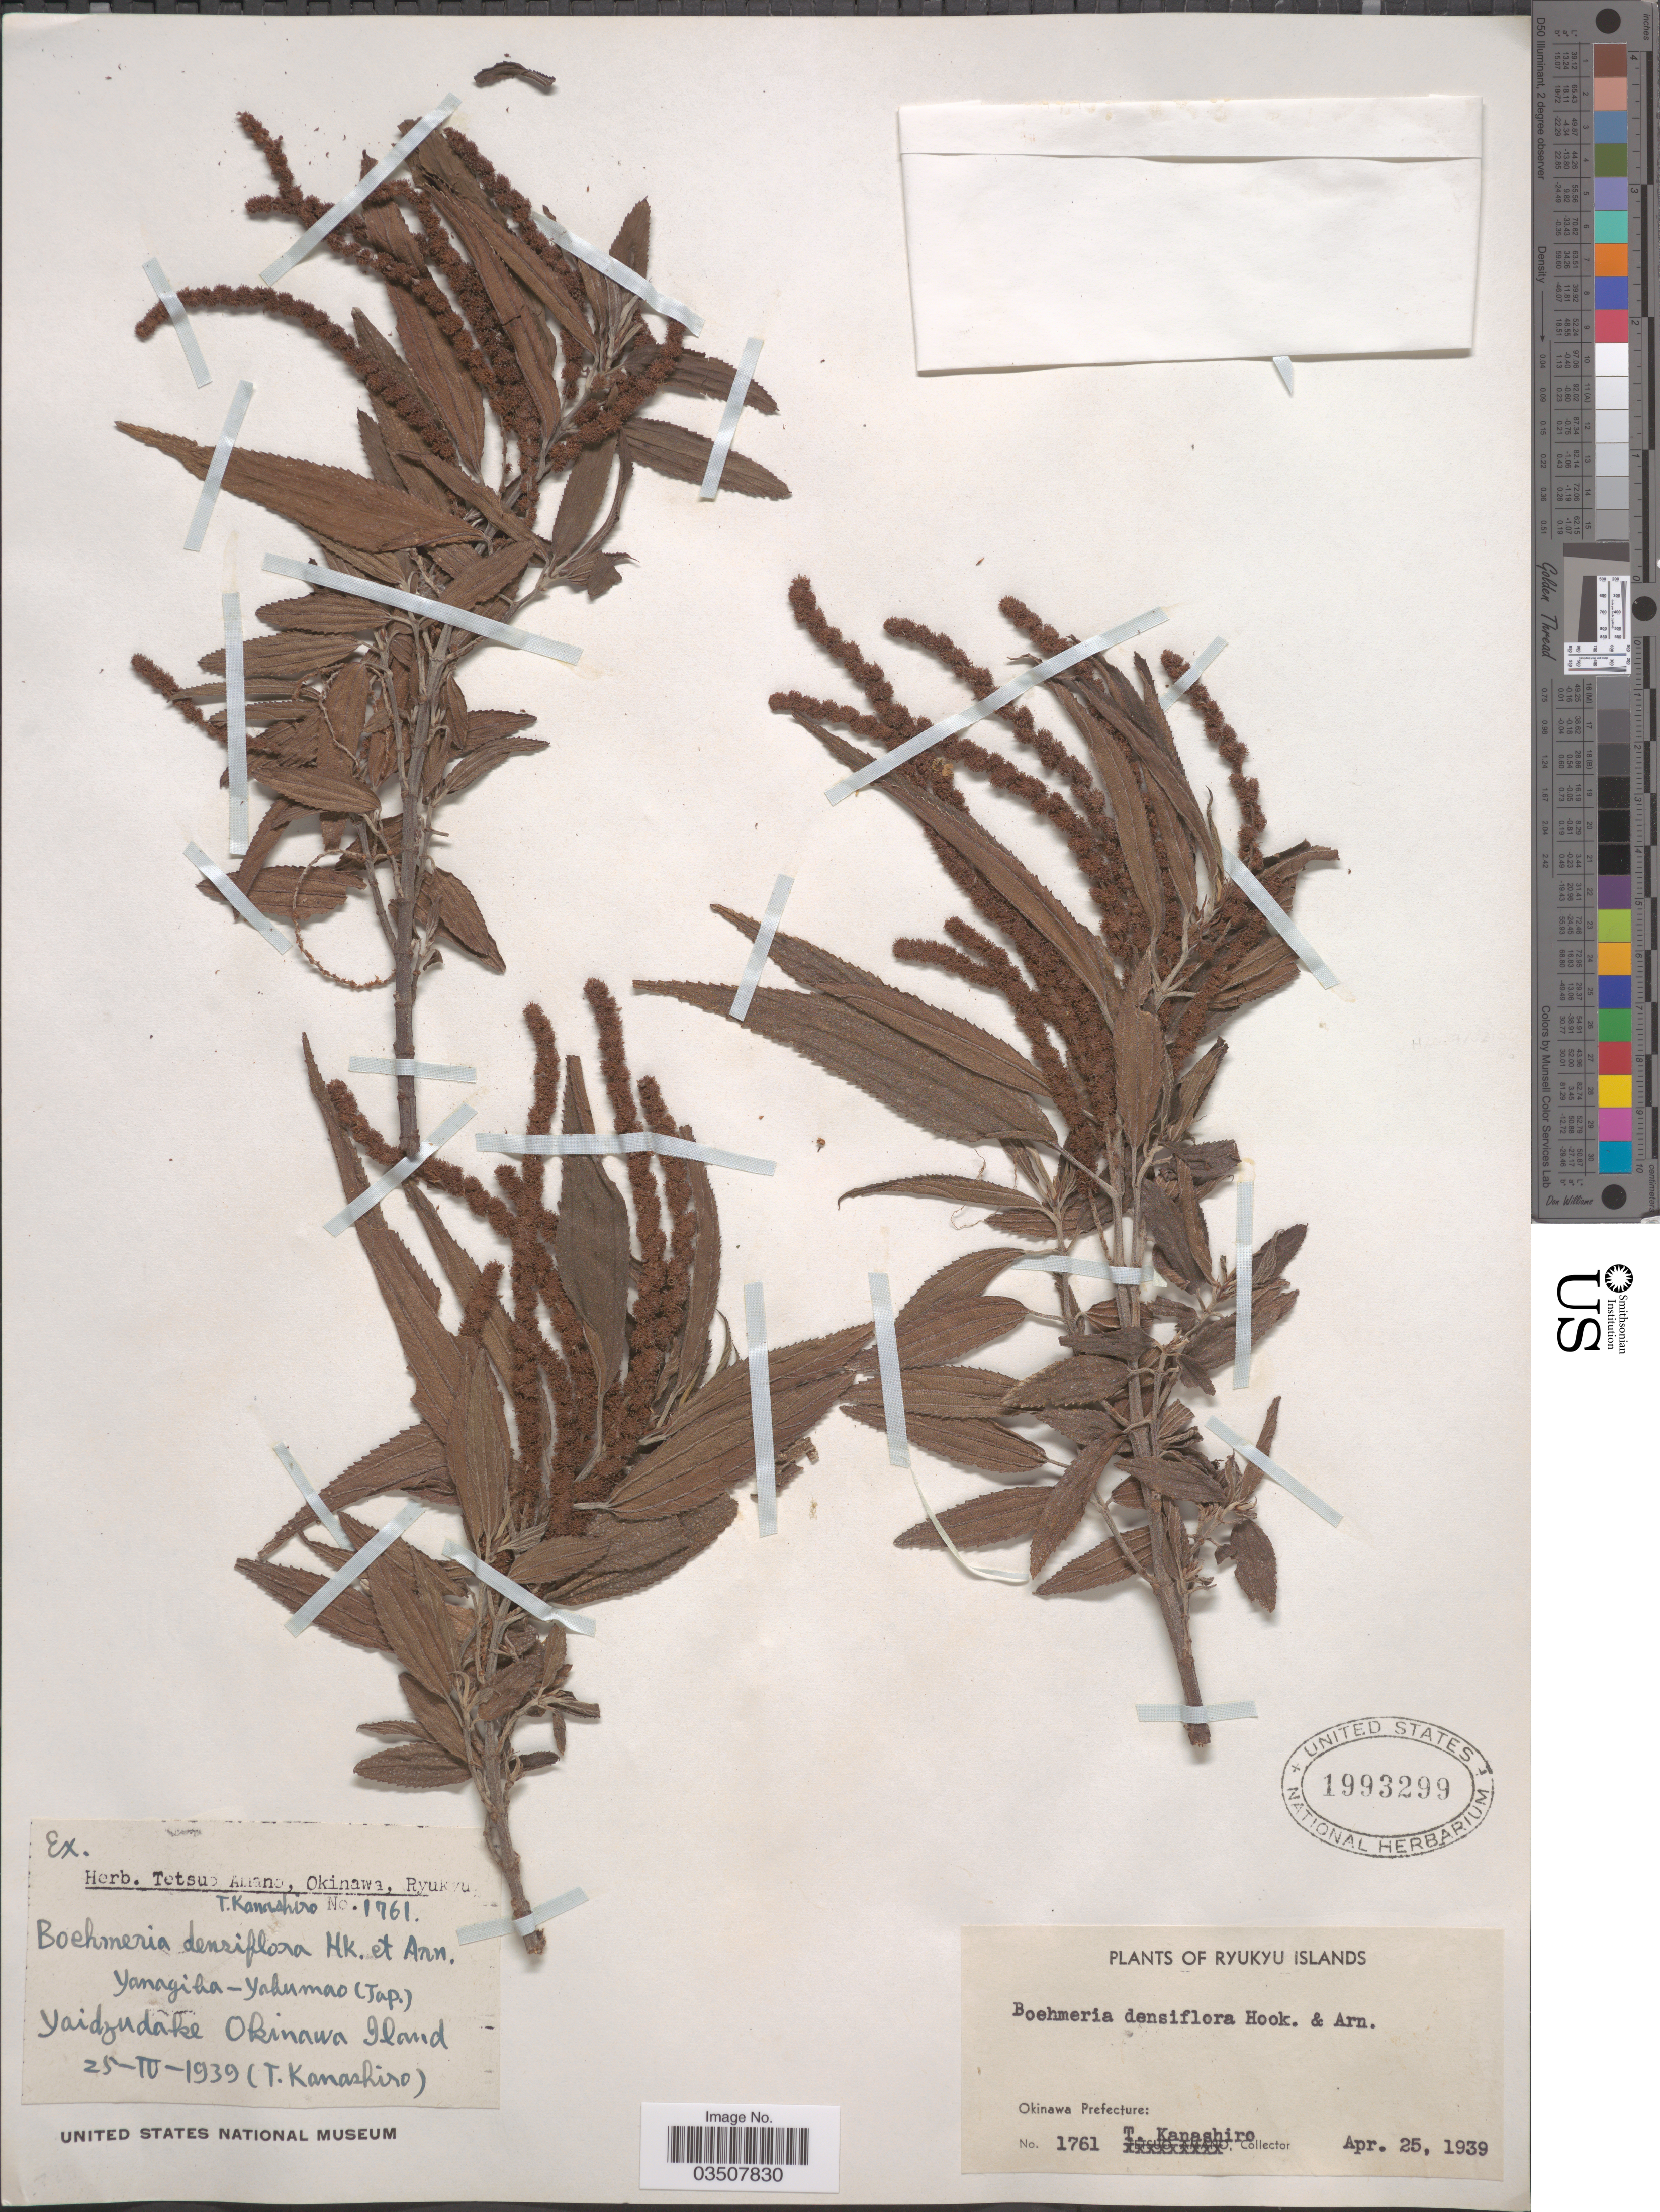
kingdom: Plantae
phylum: Tracheophyta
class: Magnoliopsida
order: Rosales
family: Urticaceae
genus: Boehmeria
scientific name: Boehmeria densiflora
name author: Hook. & Arn.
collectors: T. Kanashiro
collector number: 1761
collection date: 1939-04-25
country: Japan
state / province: Okinawa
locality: Yaidzudâke Okinawa Iland. Ryukyu Islands. Okinawa Prefecture.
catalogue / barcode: US 1993299